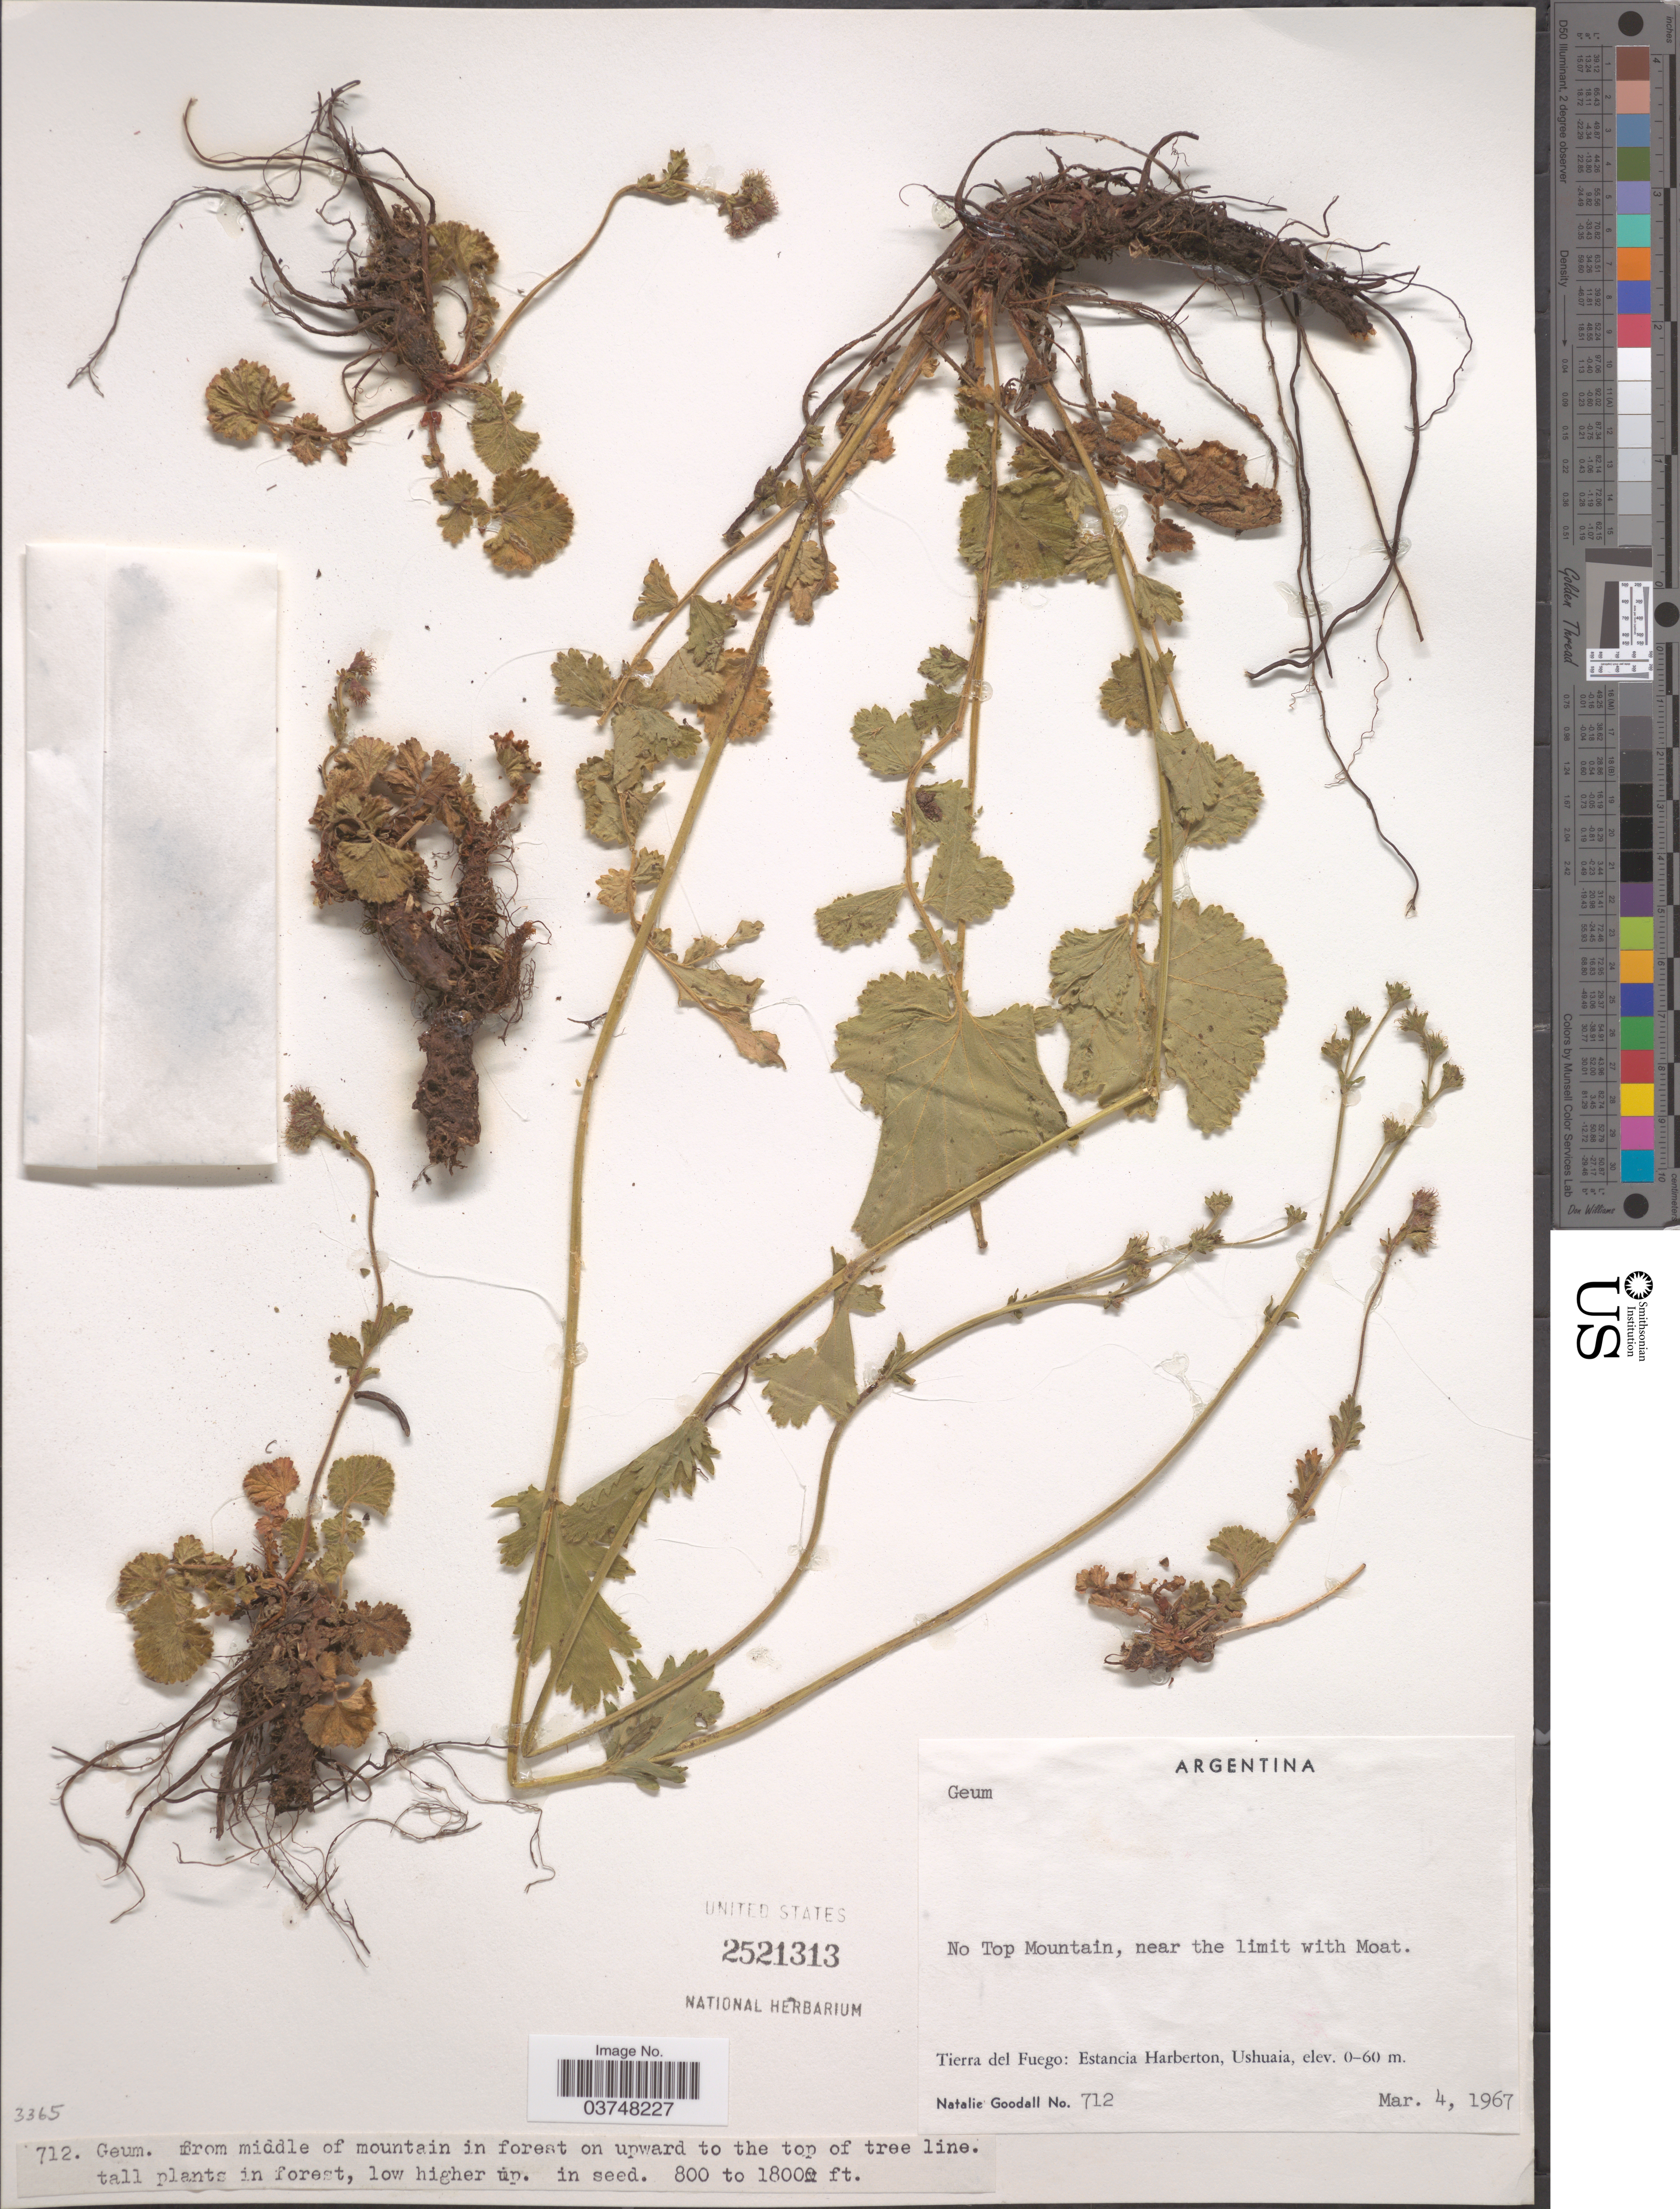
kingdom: Plantae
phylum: Tracheophyta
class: Magnoliopsida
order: Rosales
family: Rosaceae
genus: Geum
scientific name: Geum sp.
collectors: N. Goodall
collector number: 712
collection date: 1967-03-04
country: Argentina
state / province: Tierra del Fuego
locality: No Top Mountain, near the limit with Moat. Estancia Harberton, Ushuaia. From middle mountain in forest on upward to the top of tree line.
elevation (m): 244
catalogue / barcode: US 2521313